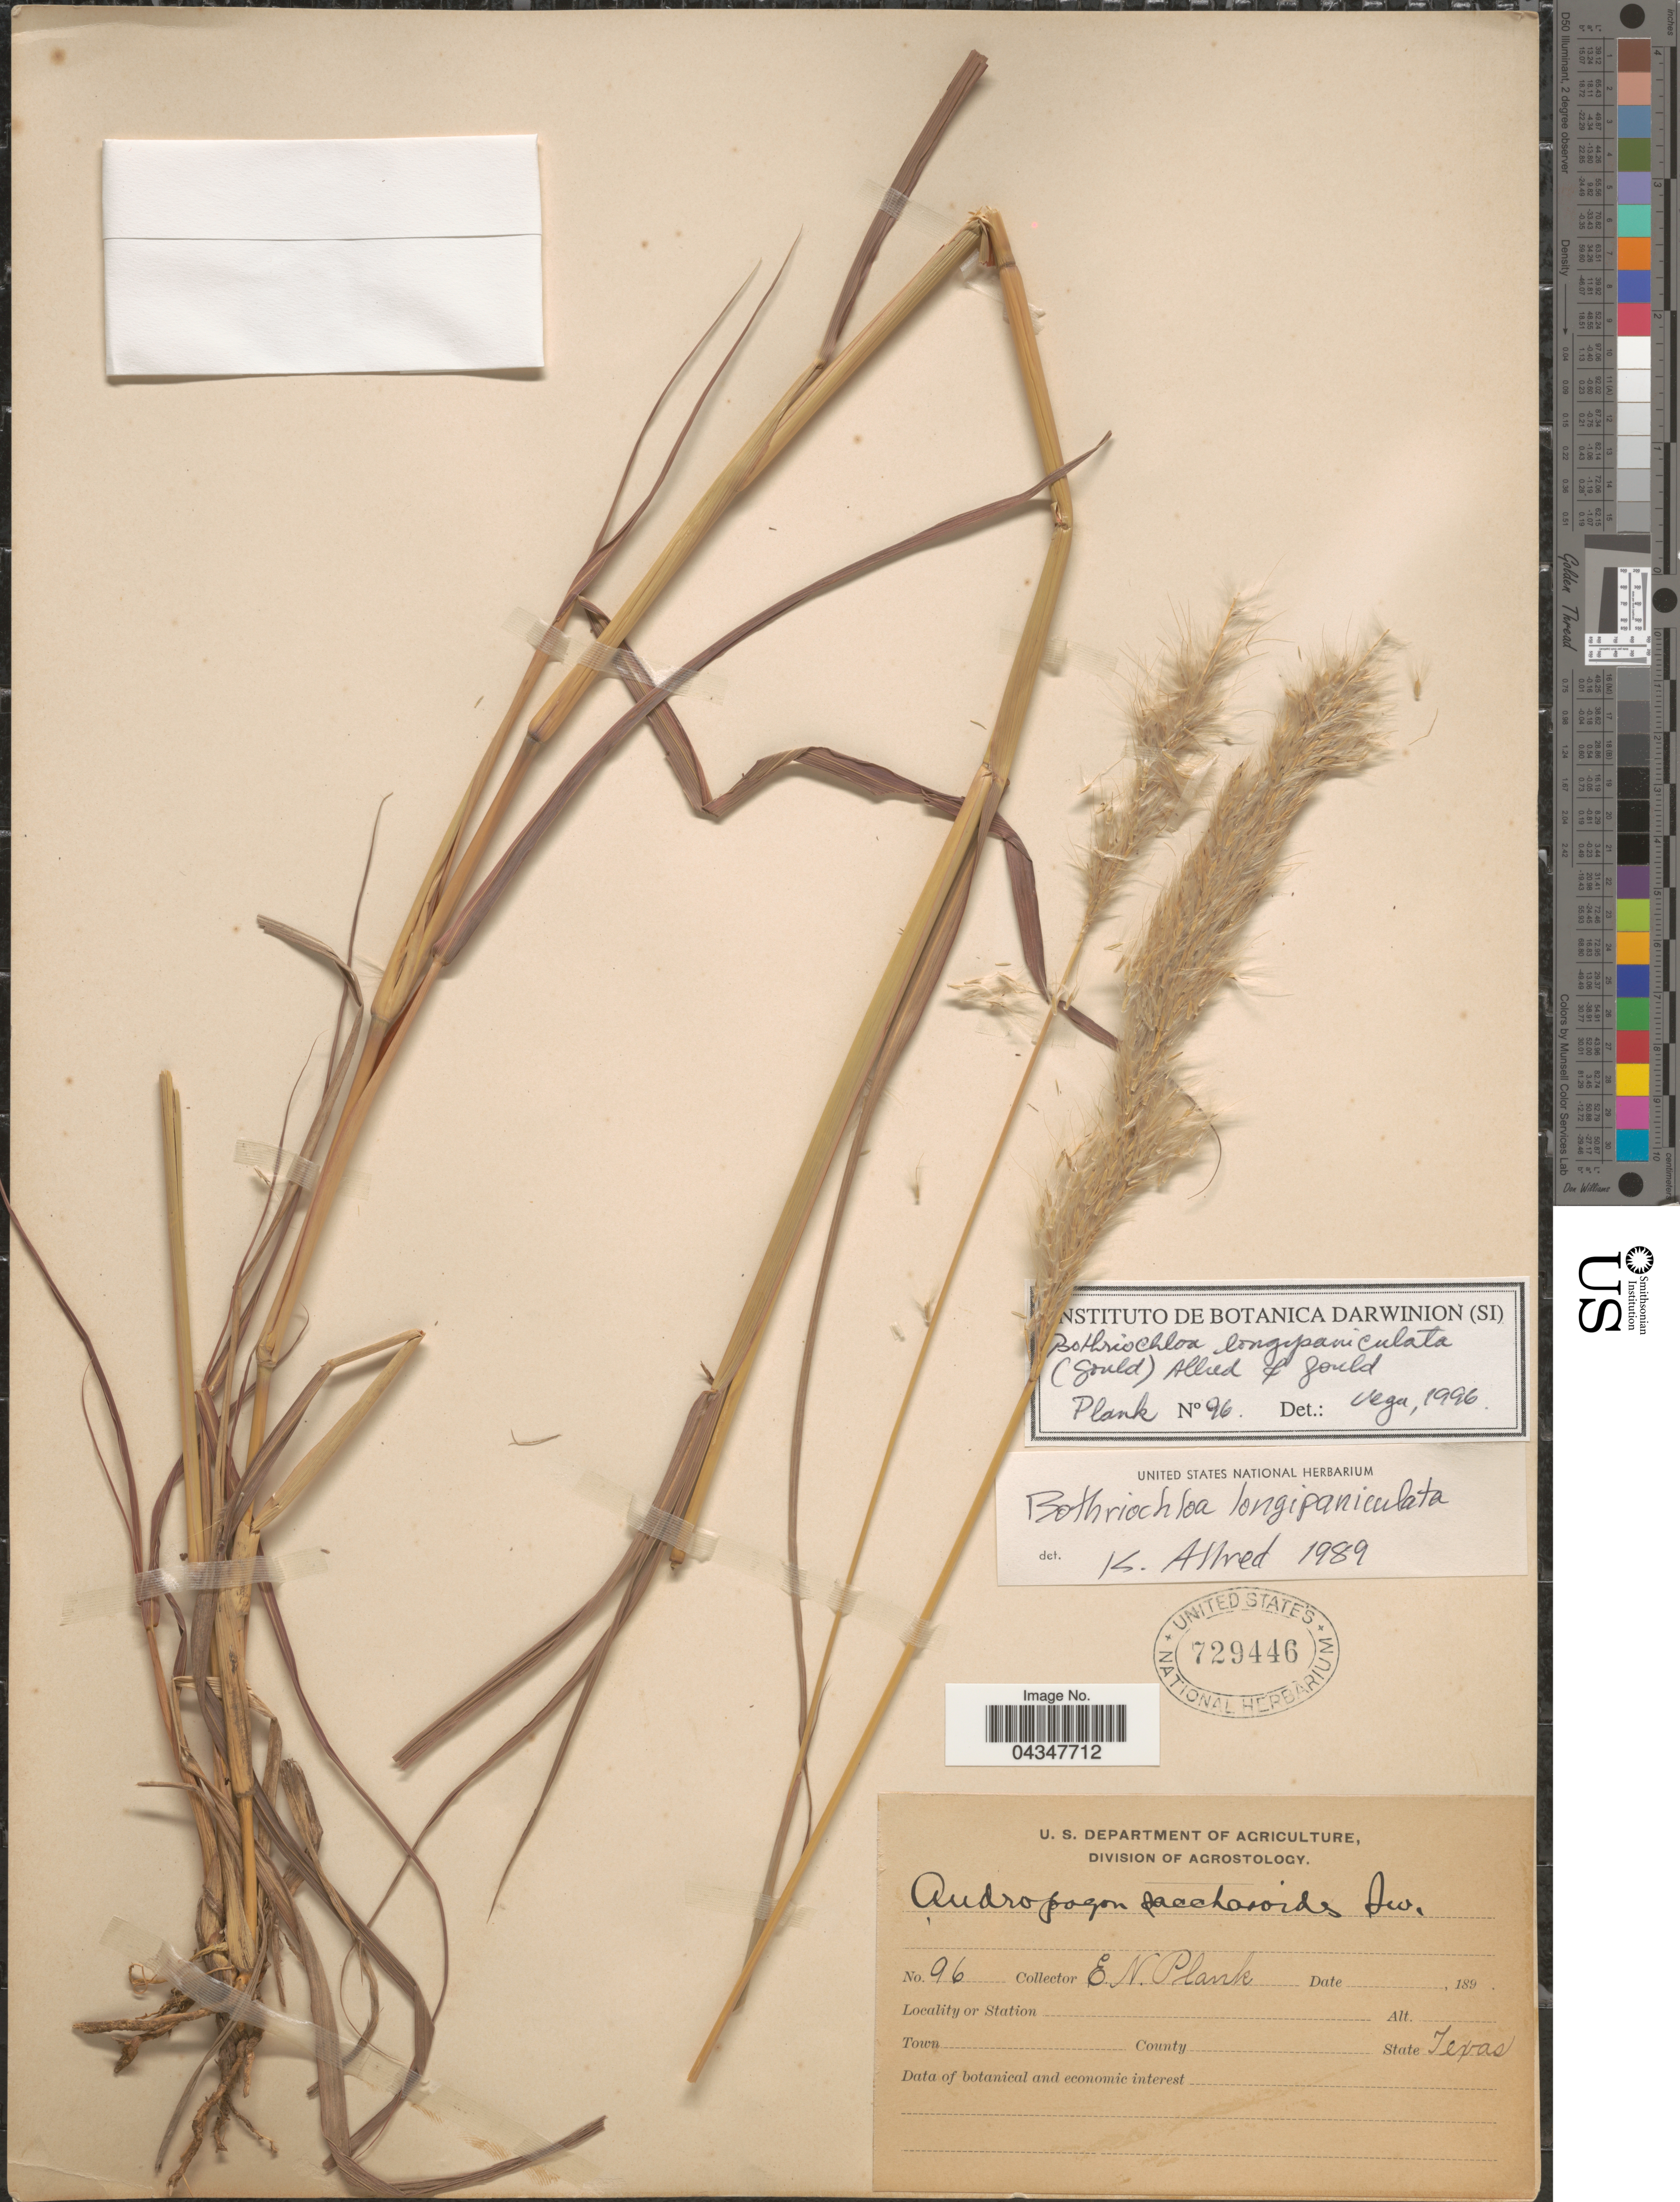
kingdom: Plantae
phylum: Tracheophyta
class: Liliopsida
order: Poales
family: Poaceae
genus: Bothriochloa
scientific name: Bothriochloa longipaniculata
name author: (Gould) Allred & Gould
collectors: E. Plank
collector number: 96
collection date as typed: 189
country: United States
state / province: Texas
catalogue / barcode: US 729446